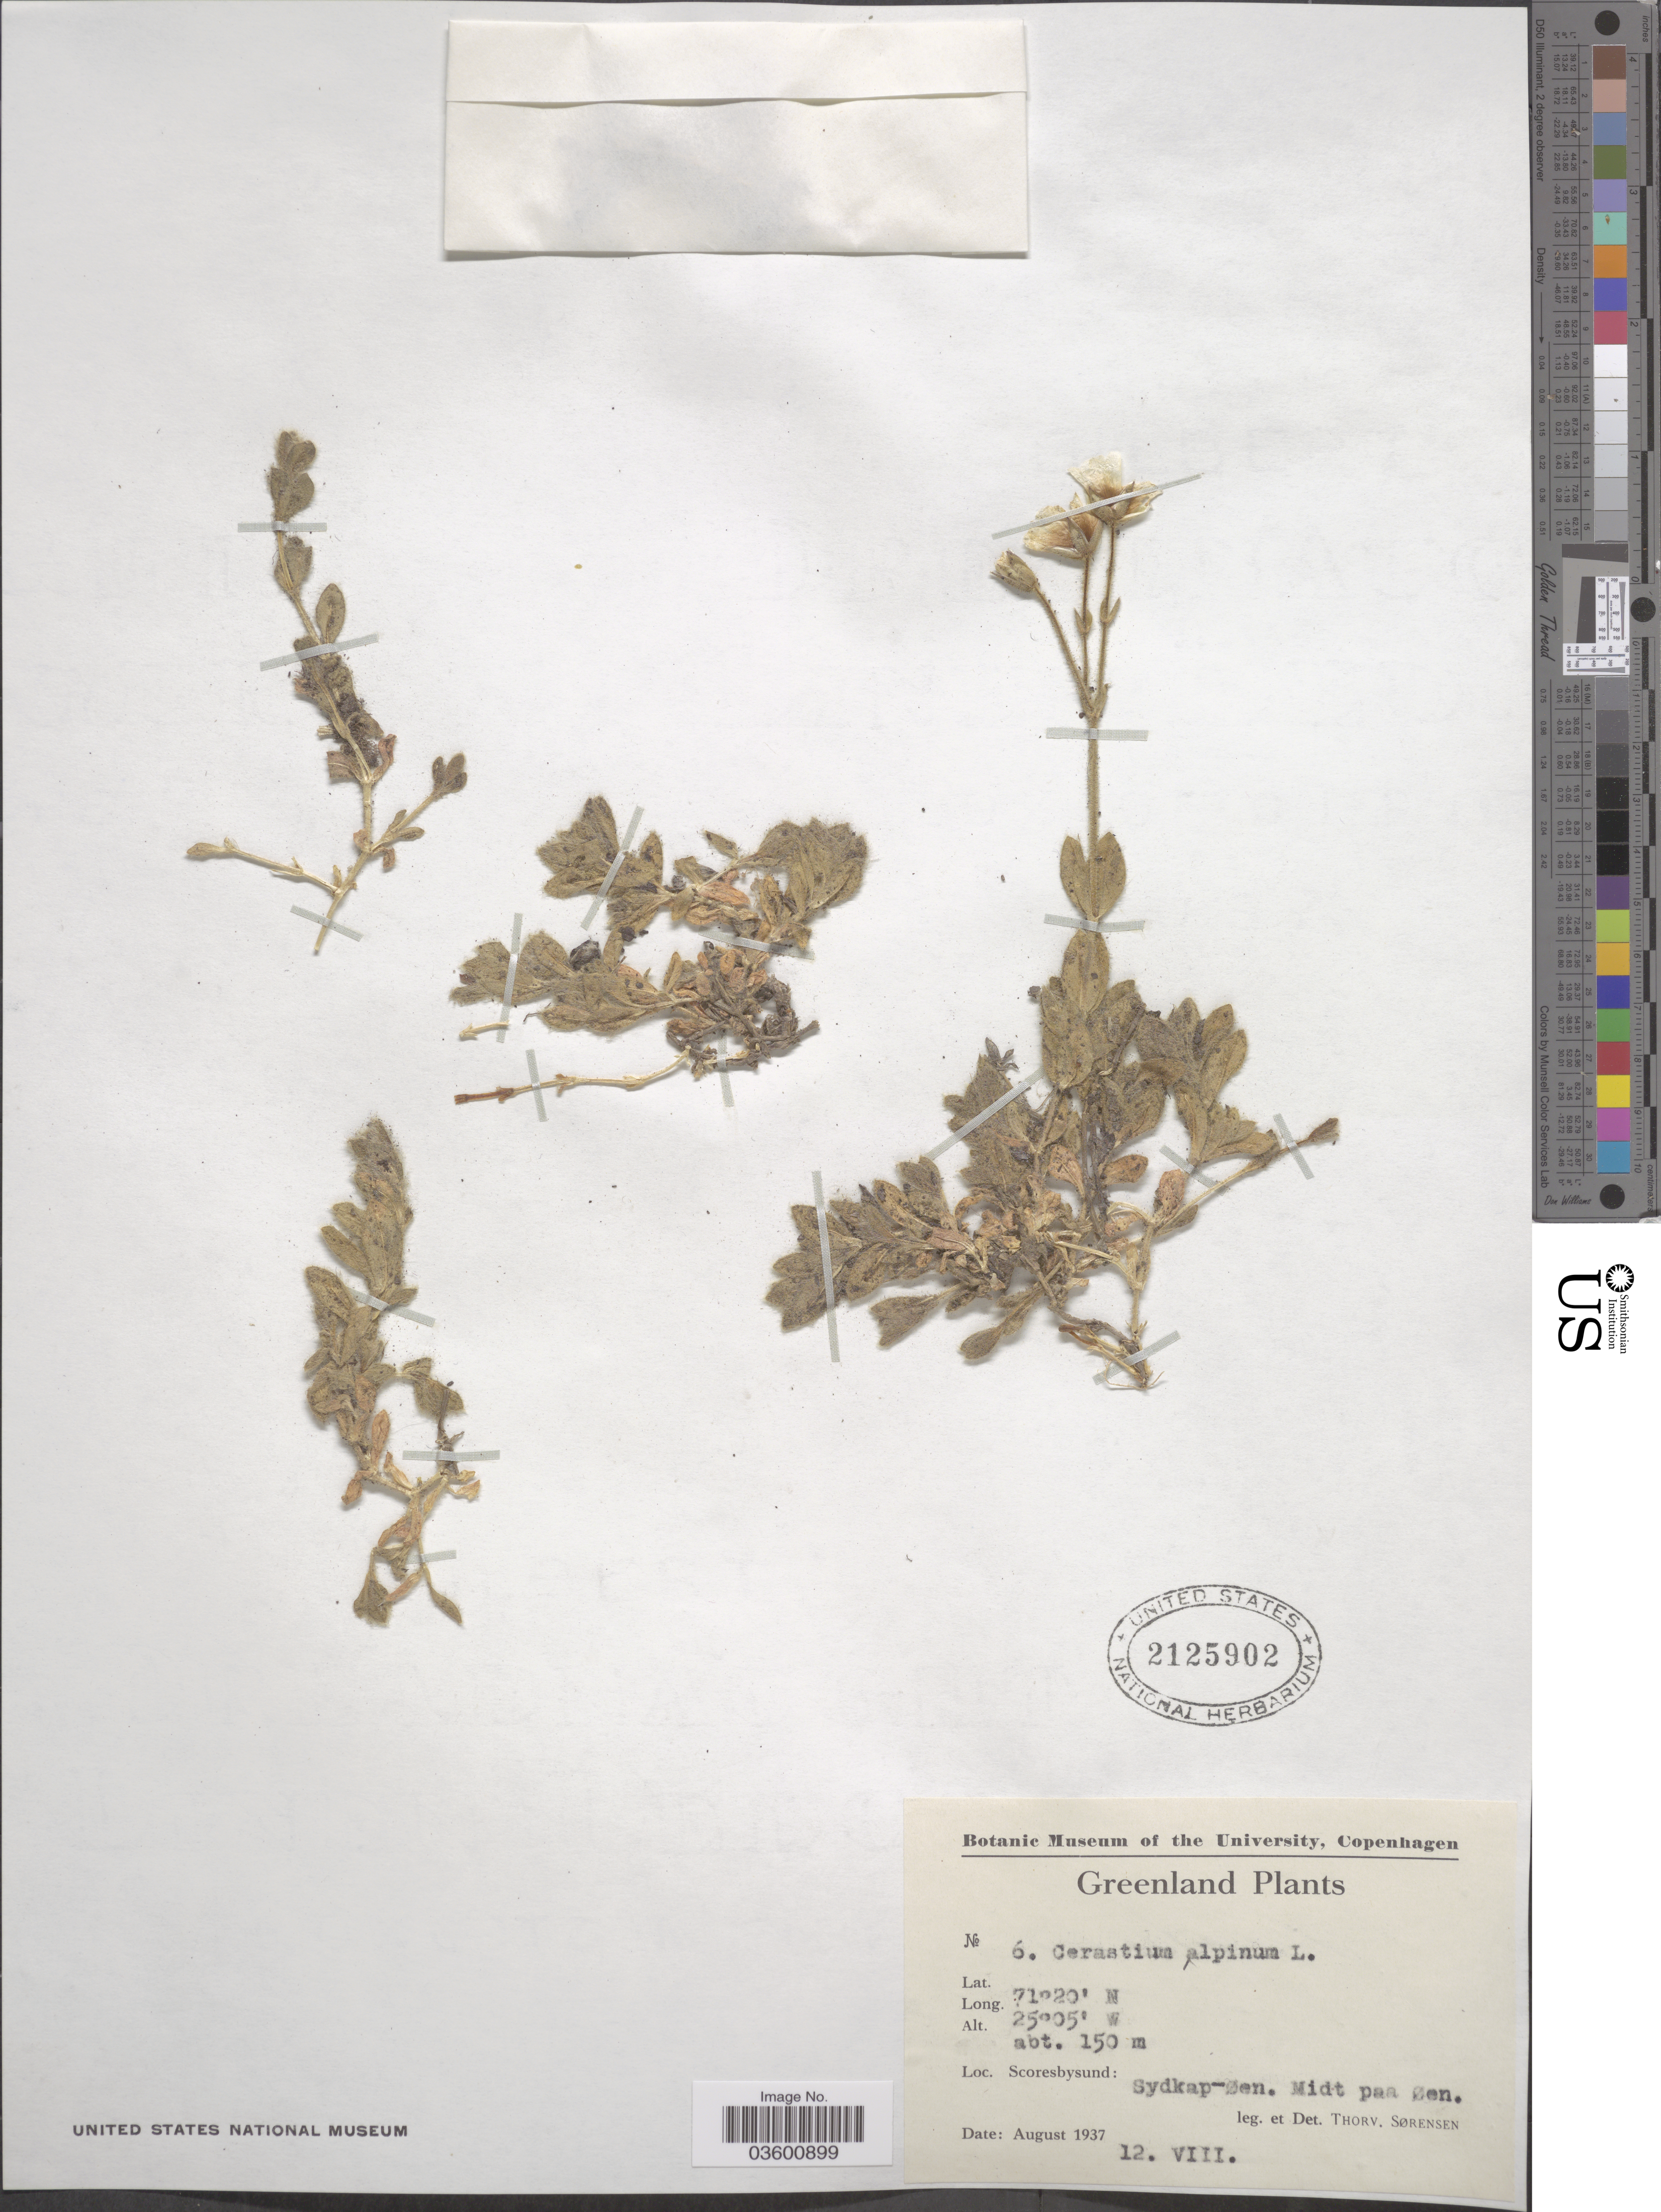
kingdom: Plantae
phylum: Tracheophyta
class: Magnoliopsida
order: Caryophyllales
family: Caryophyllaceae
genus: Cerastium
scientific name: Cerastium alpinum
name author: L.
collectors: T. Sorensen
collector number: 6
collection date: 1937-08-12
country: Greenland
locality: Scoresbysund: Sydkap-øen. Midt paa øen.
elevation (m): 150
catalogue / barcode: US 2125902